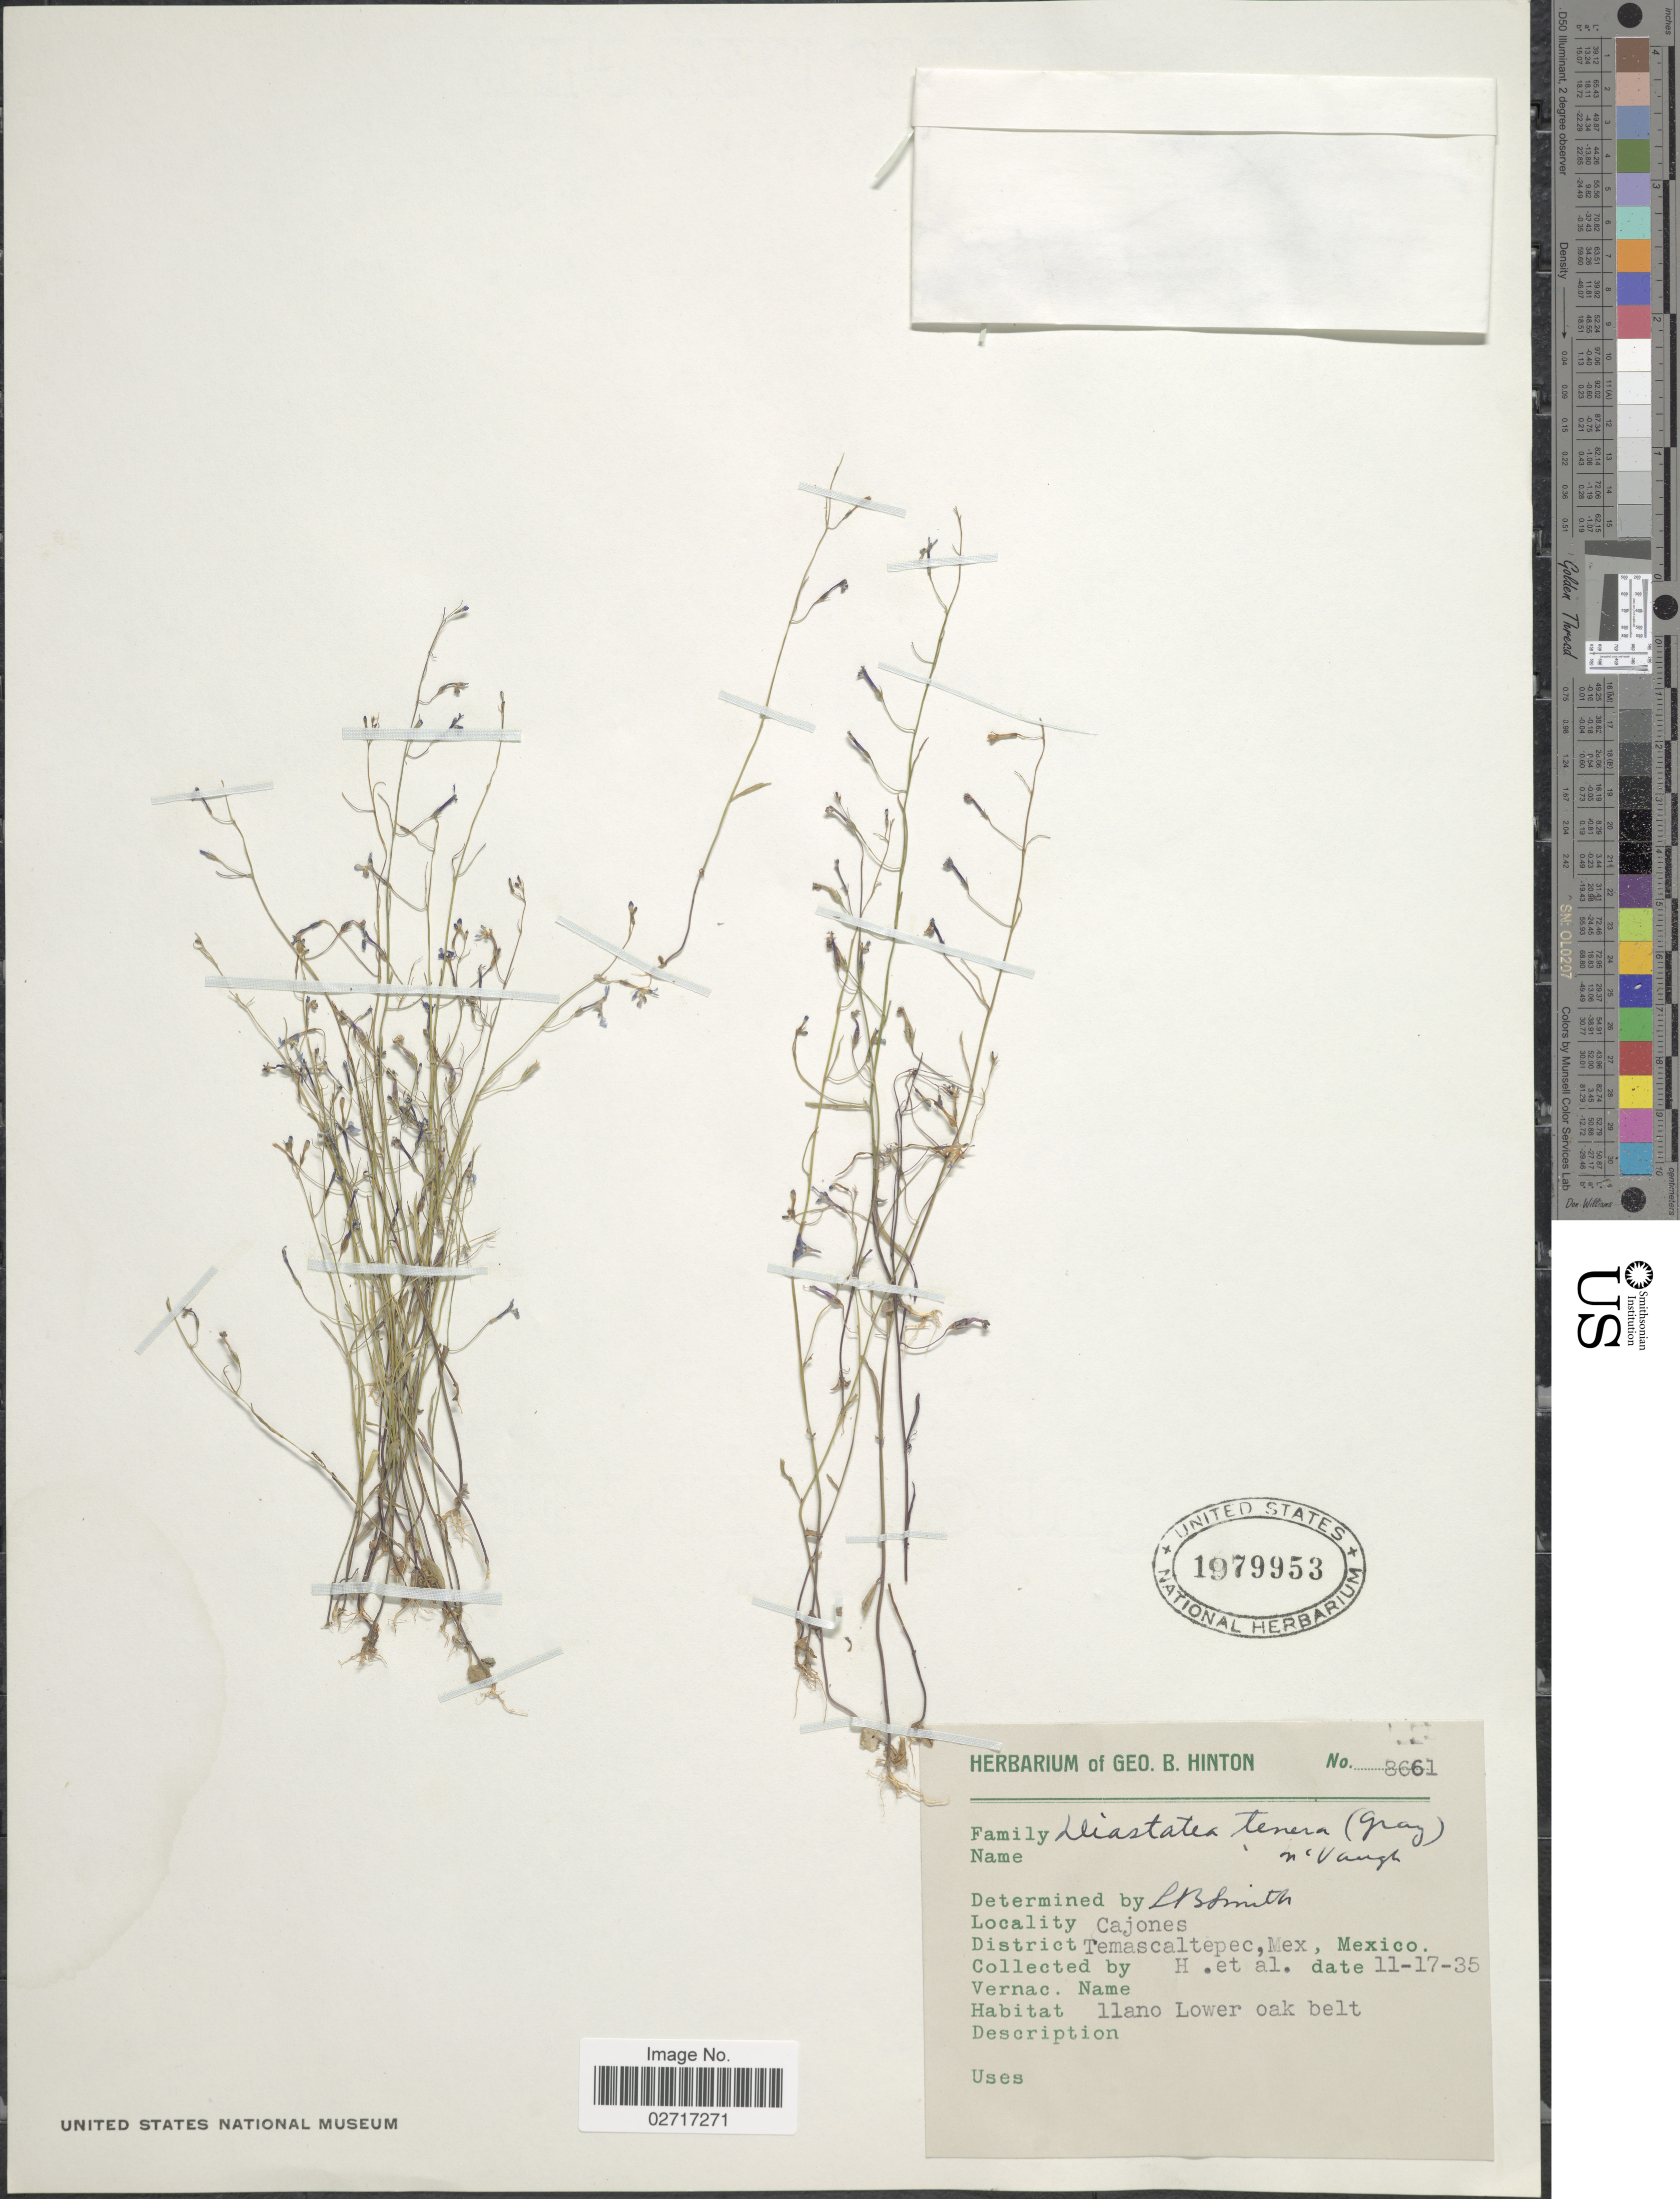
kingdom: Plantae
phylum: Tracheophyta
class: Magnoliopsida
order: Asterales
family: Campanulaceae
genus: Diastatea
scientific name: Diastatea tenera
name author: (A. Gray) McVaugh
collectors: G. B. Hinton & et al.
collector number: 8661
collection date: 1935-11-17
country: Mexico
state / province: México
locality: Cajones, District Temascaltepec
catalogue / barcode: US 1979953